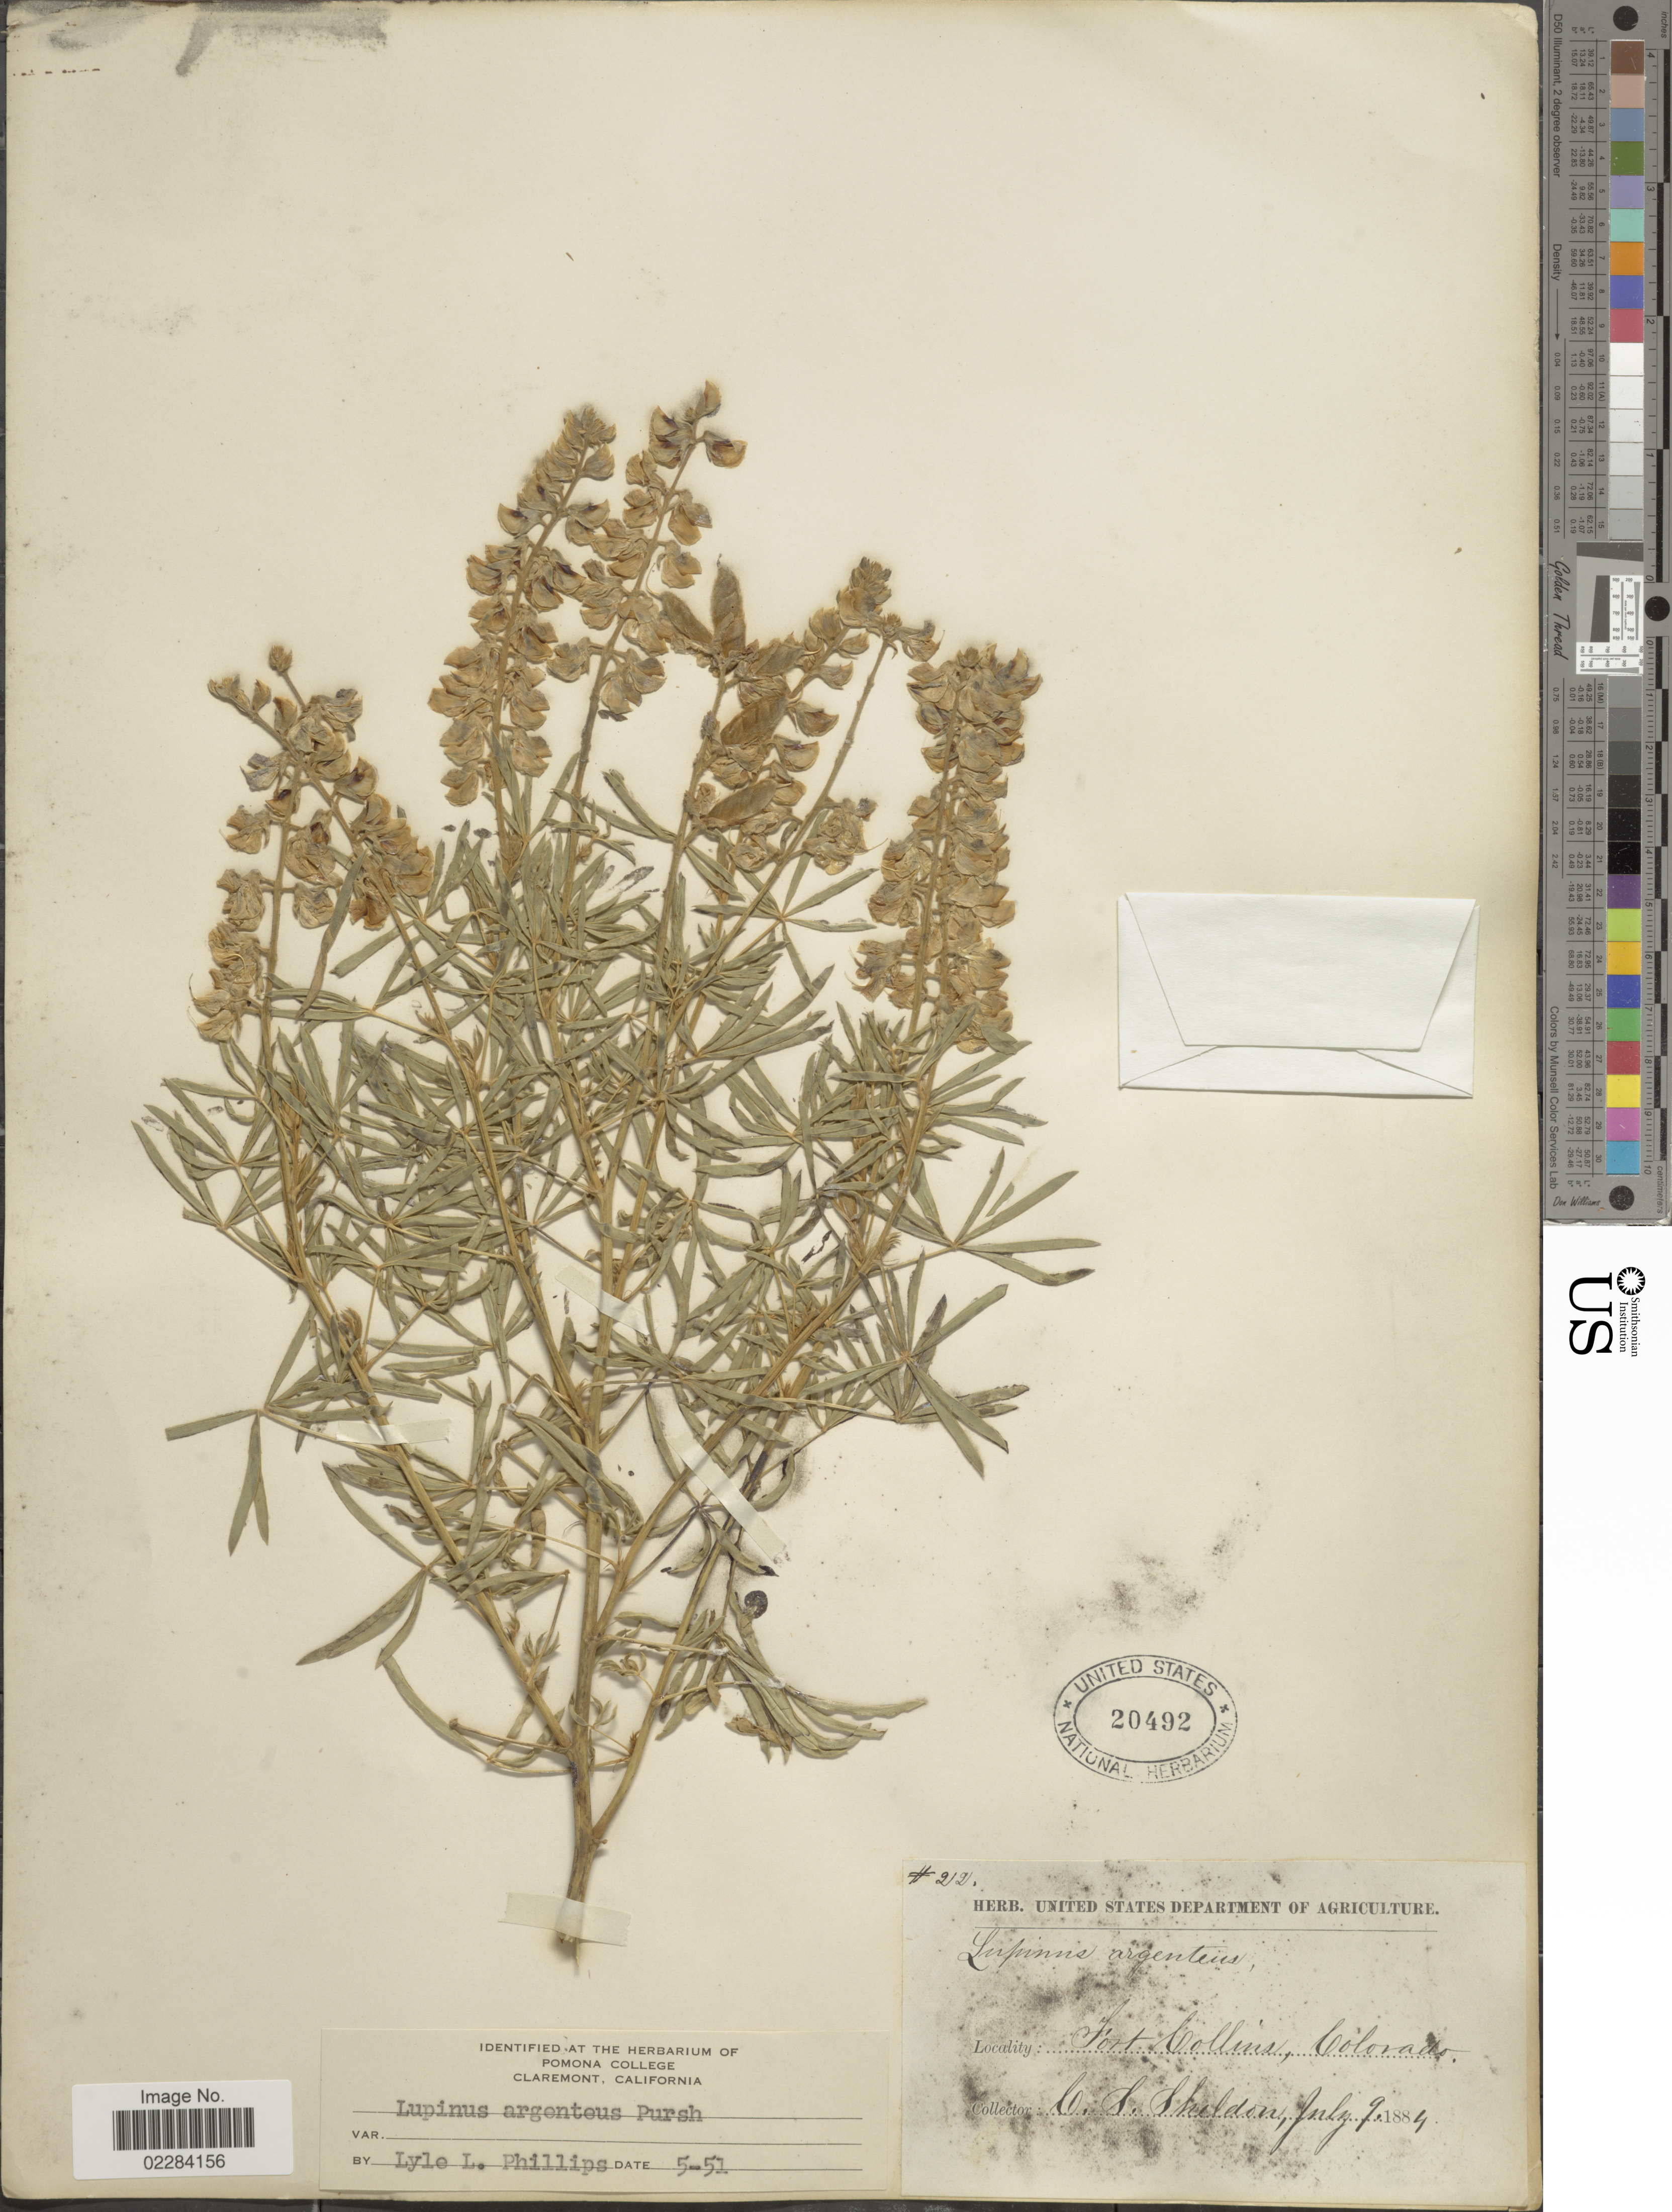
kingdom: Plantae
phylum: Tracheophyta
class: Magnoliopsida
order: Fabales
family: Fabaceae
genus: Lupinus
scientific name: Lupinus argenteus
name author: Pursh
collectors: C. S. Sheldon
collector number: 212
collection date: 1884-07-09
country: United States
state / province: Colorado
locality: Fort Collins.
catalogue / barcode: US 20492